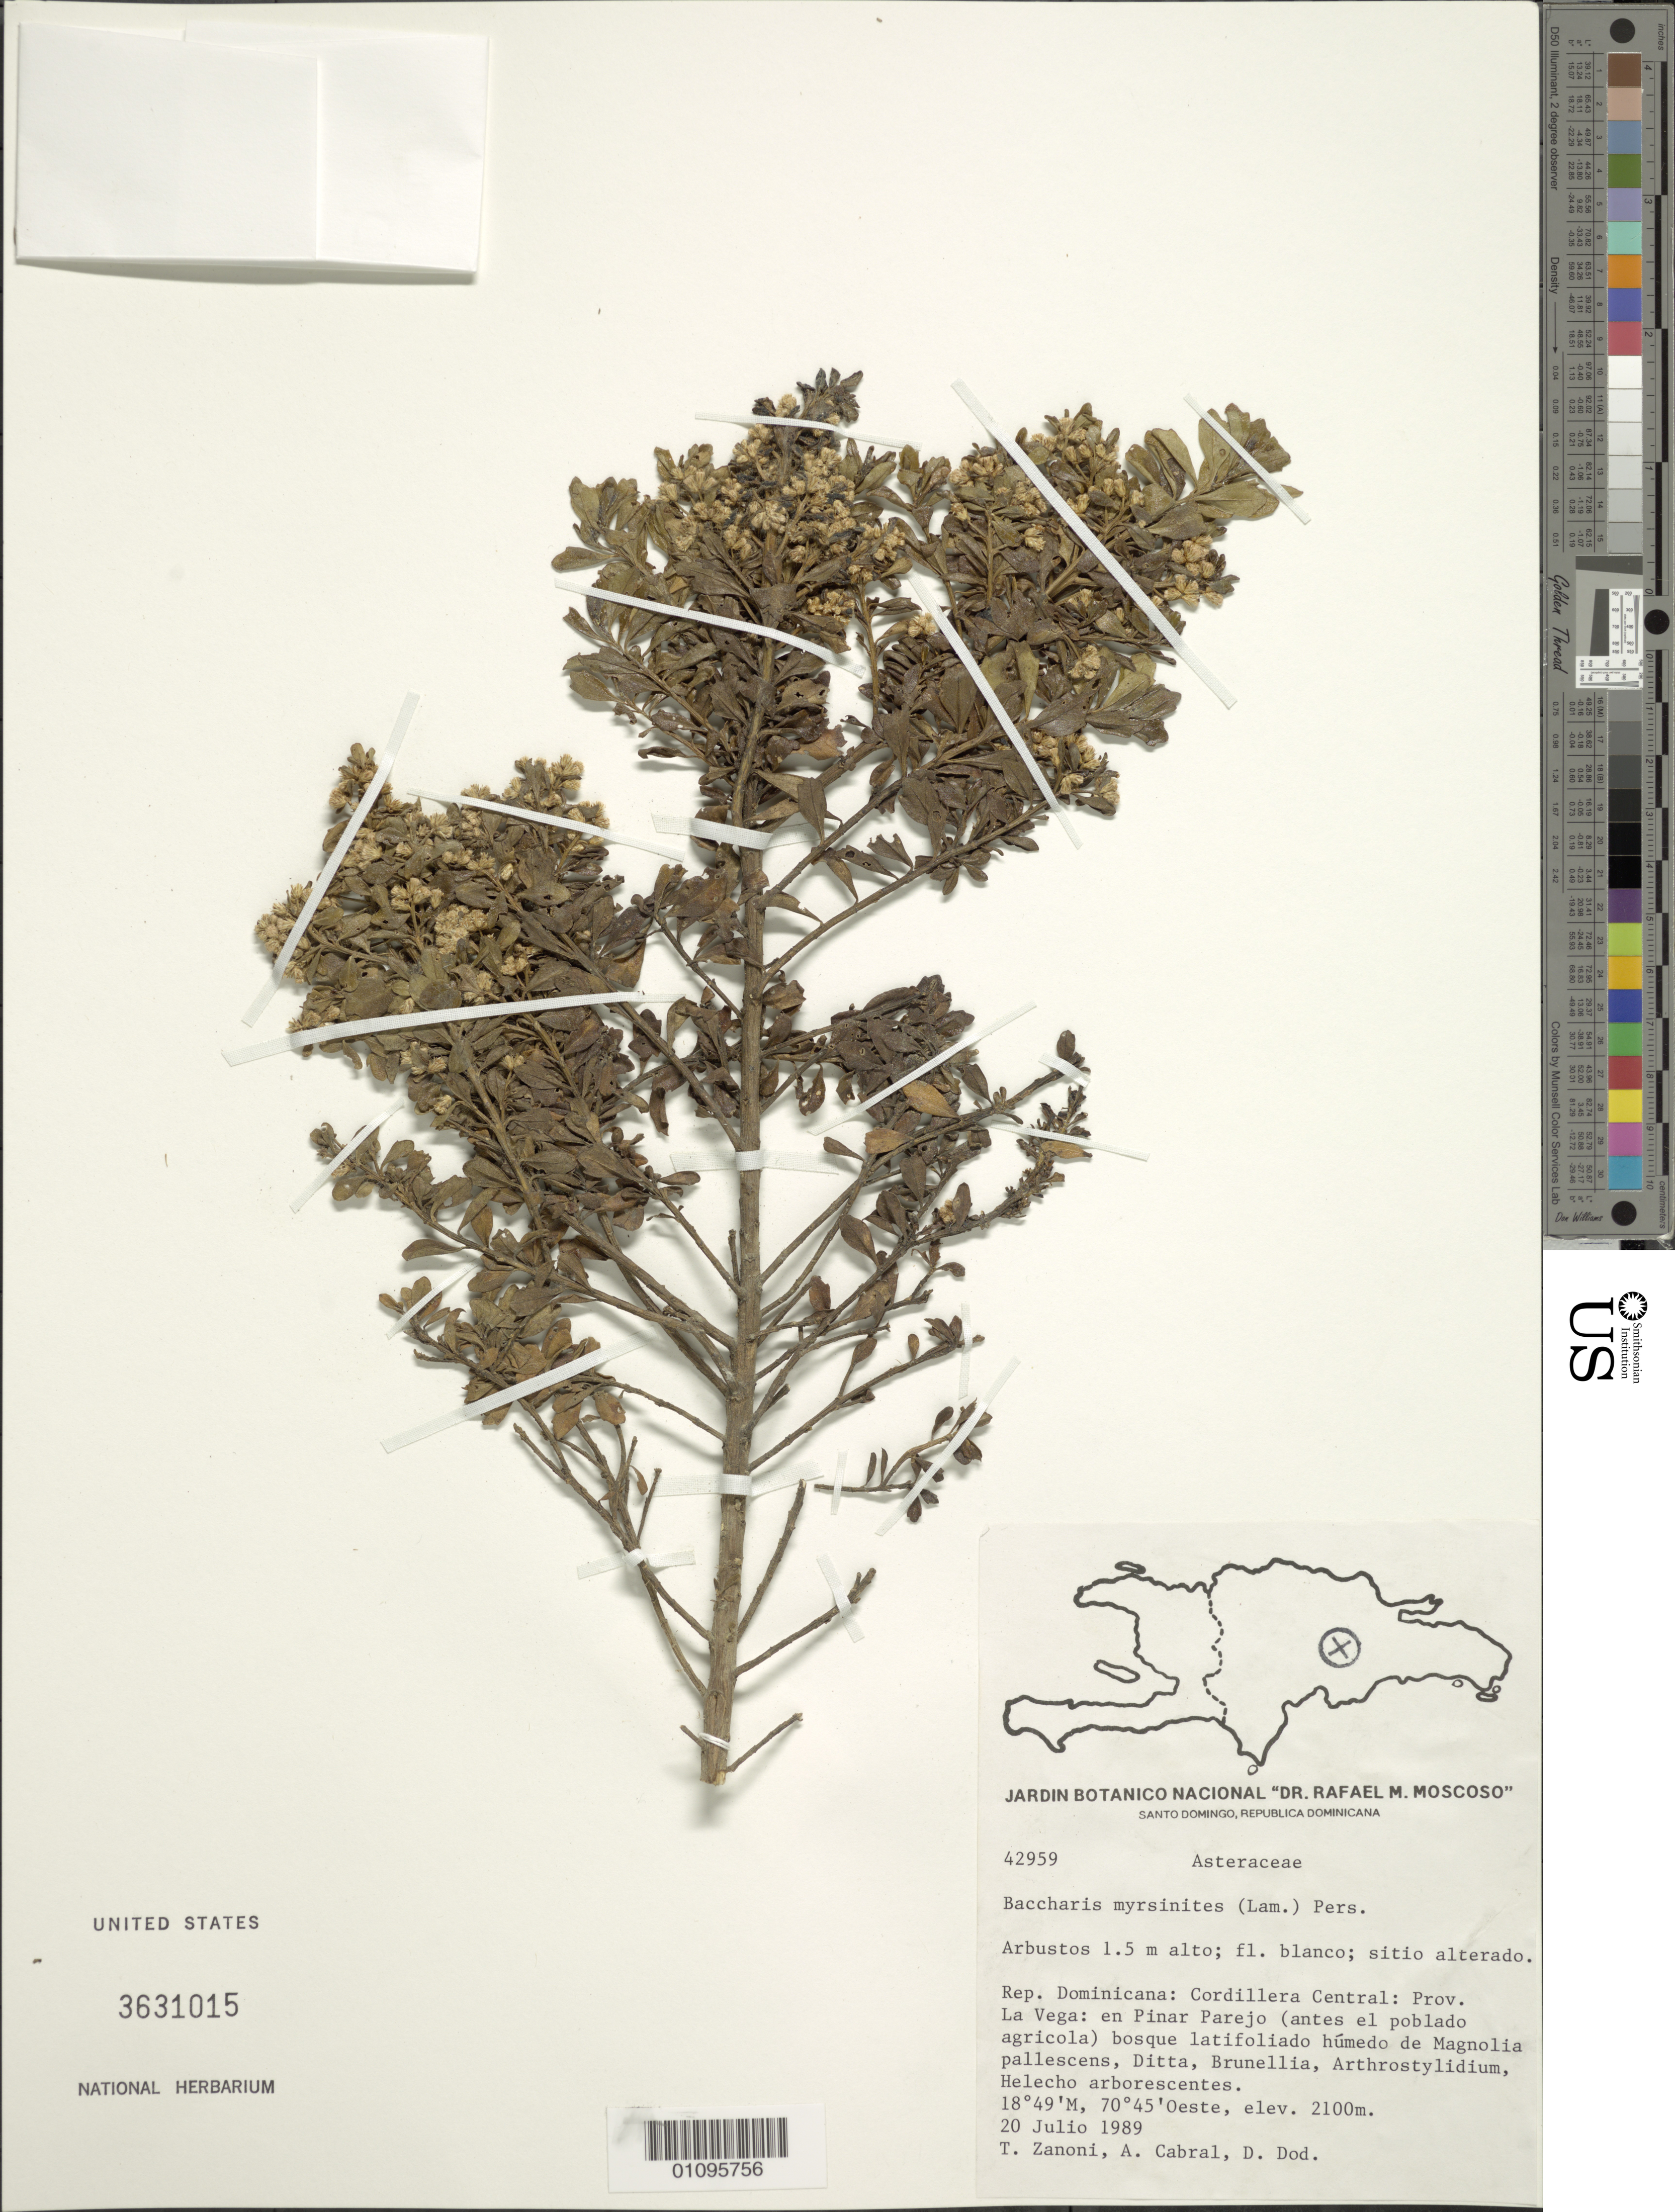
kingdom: Plantae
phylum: Tracheophyta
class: Magnoliopsida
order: Asterales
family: Asteraceae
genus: Baccharis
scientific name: Baccharis myrsinites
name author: Pers.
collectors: T. A. Zanoni, A. Cabral & D. Dod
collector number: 42959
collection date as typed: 20 Jul 1989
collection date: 1989-07-20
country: Dominican Republic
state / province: La Vega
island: Hispaniola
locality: Cordillera Central, Pinar Parejo (antes el poblado agricola)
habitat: Bosque latifoliado húmedo de Magnolia pallescens, Ditta, Brunellia, Arthrostylidium, helecho arborescentes; sitio alterado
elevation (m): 2100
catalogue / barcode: US 3631015